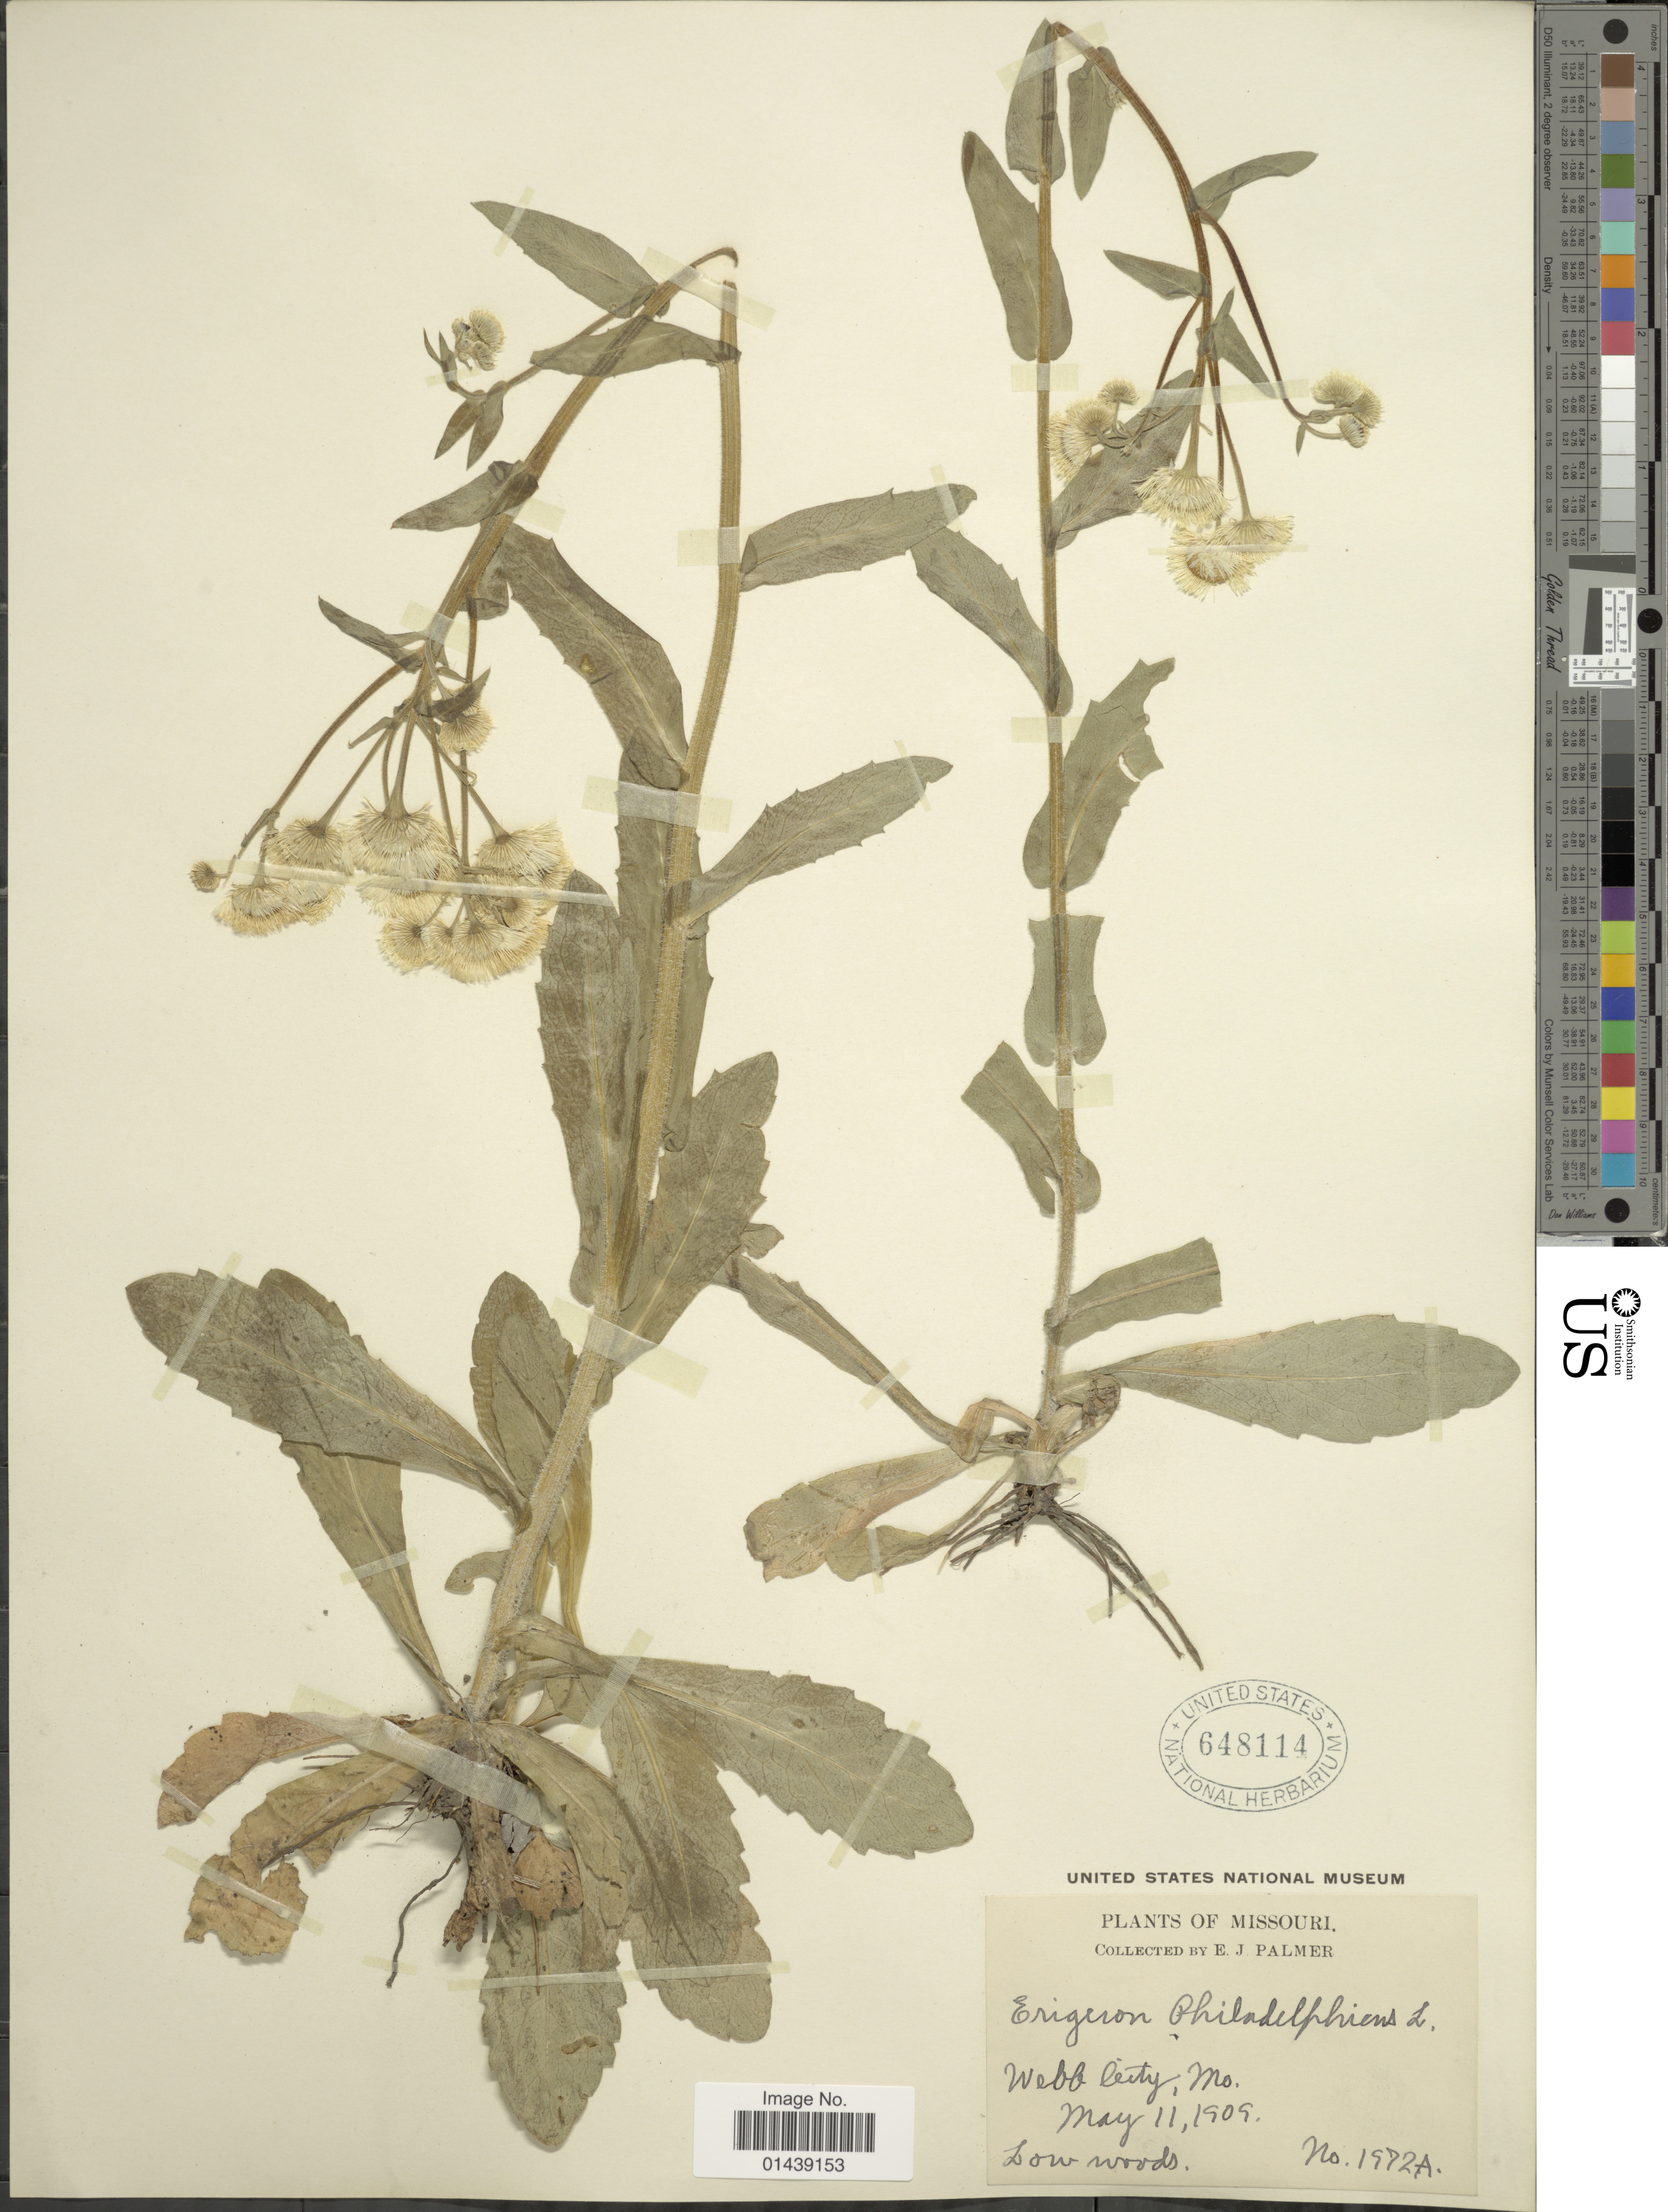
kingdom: Plantae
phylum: Tracheophyta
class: Magnoliopsida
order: Asterales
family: Asteraceae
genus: Erigeron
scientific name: Erigeron philadelphicus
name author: L.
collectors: E. J. Palmer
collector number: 1972A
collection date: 1909-05-11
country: United States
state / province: Missouri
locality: Webb City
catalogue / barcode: US 648114